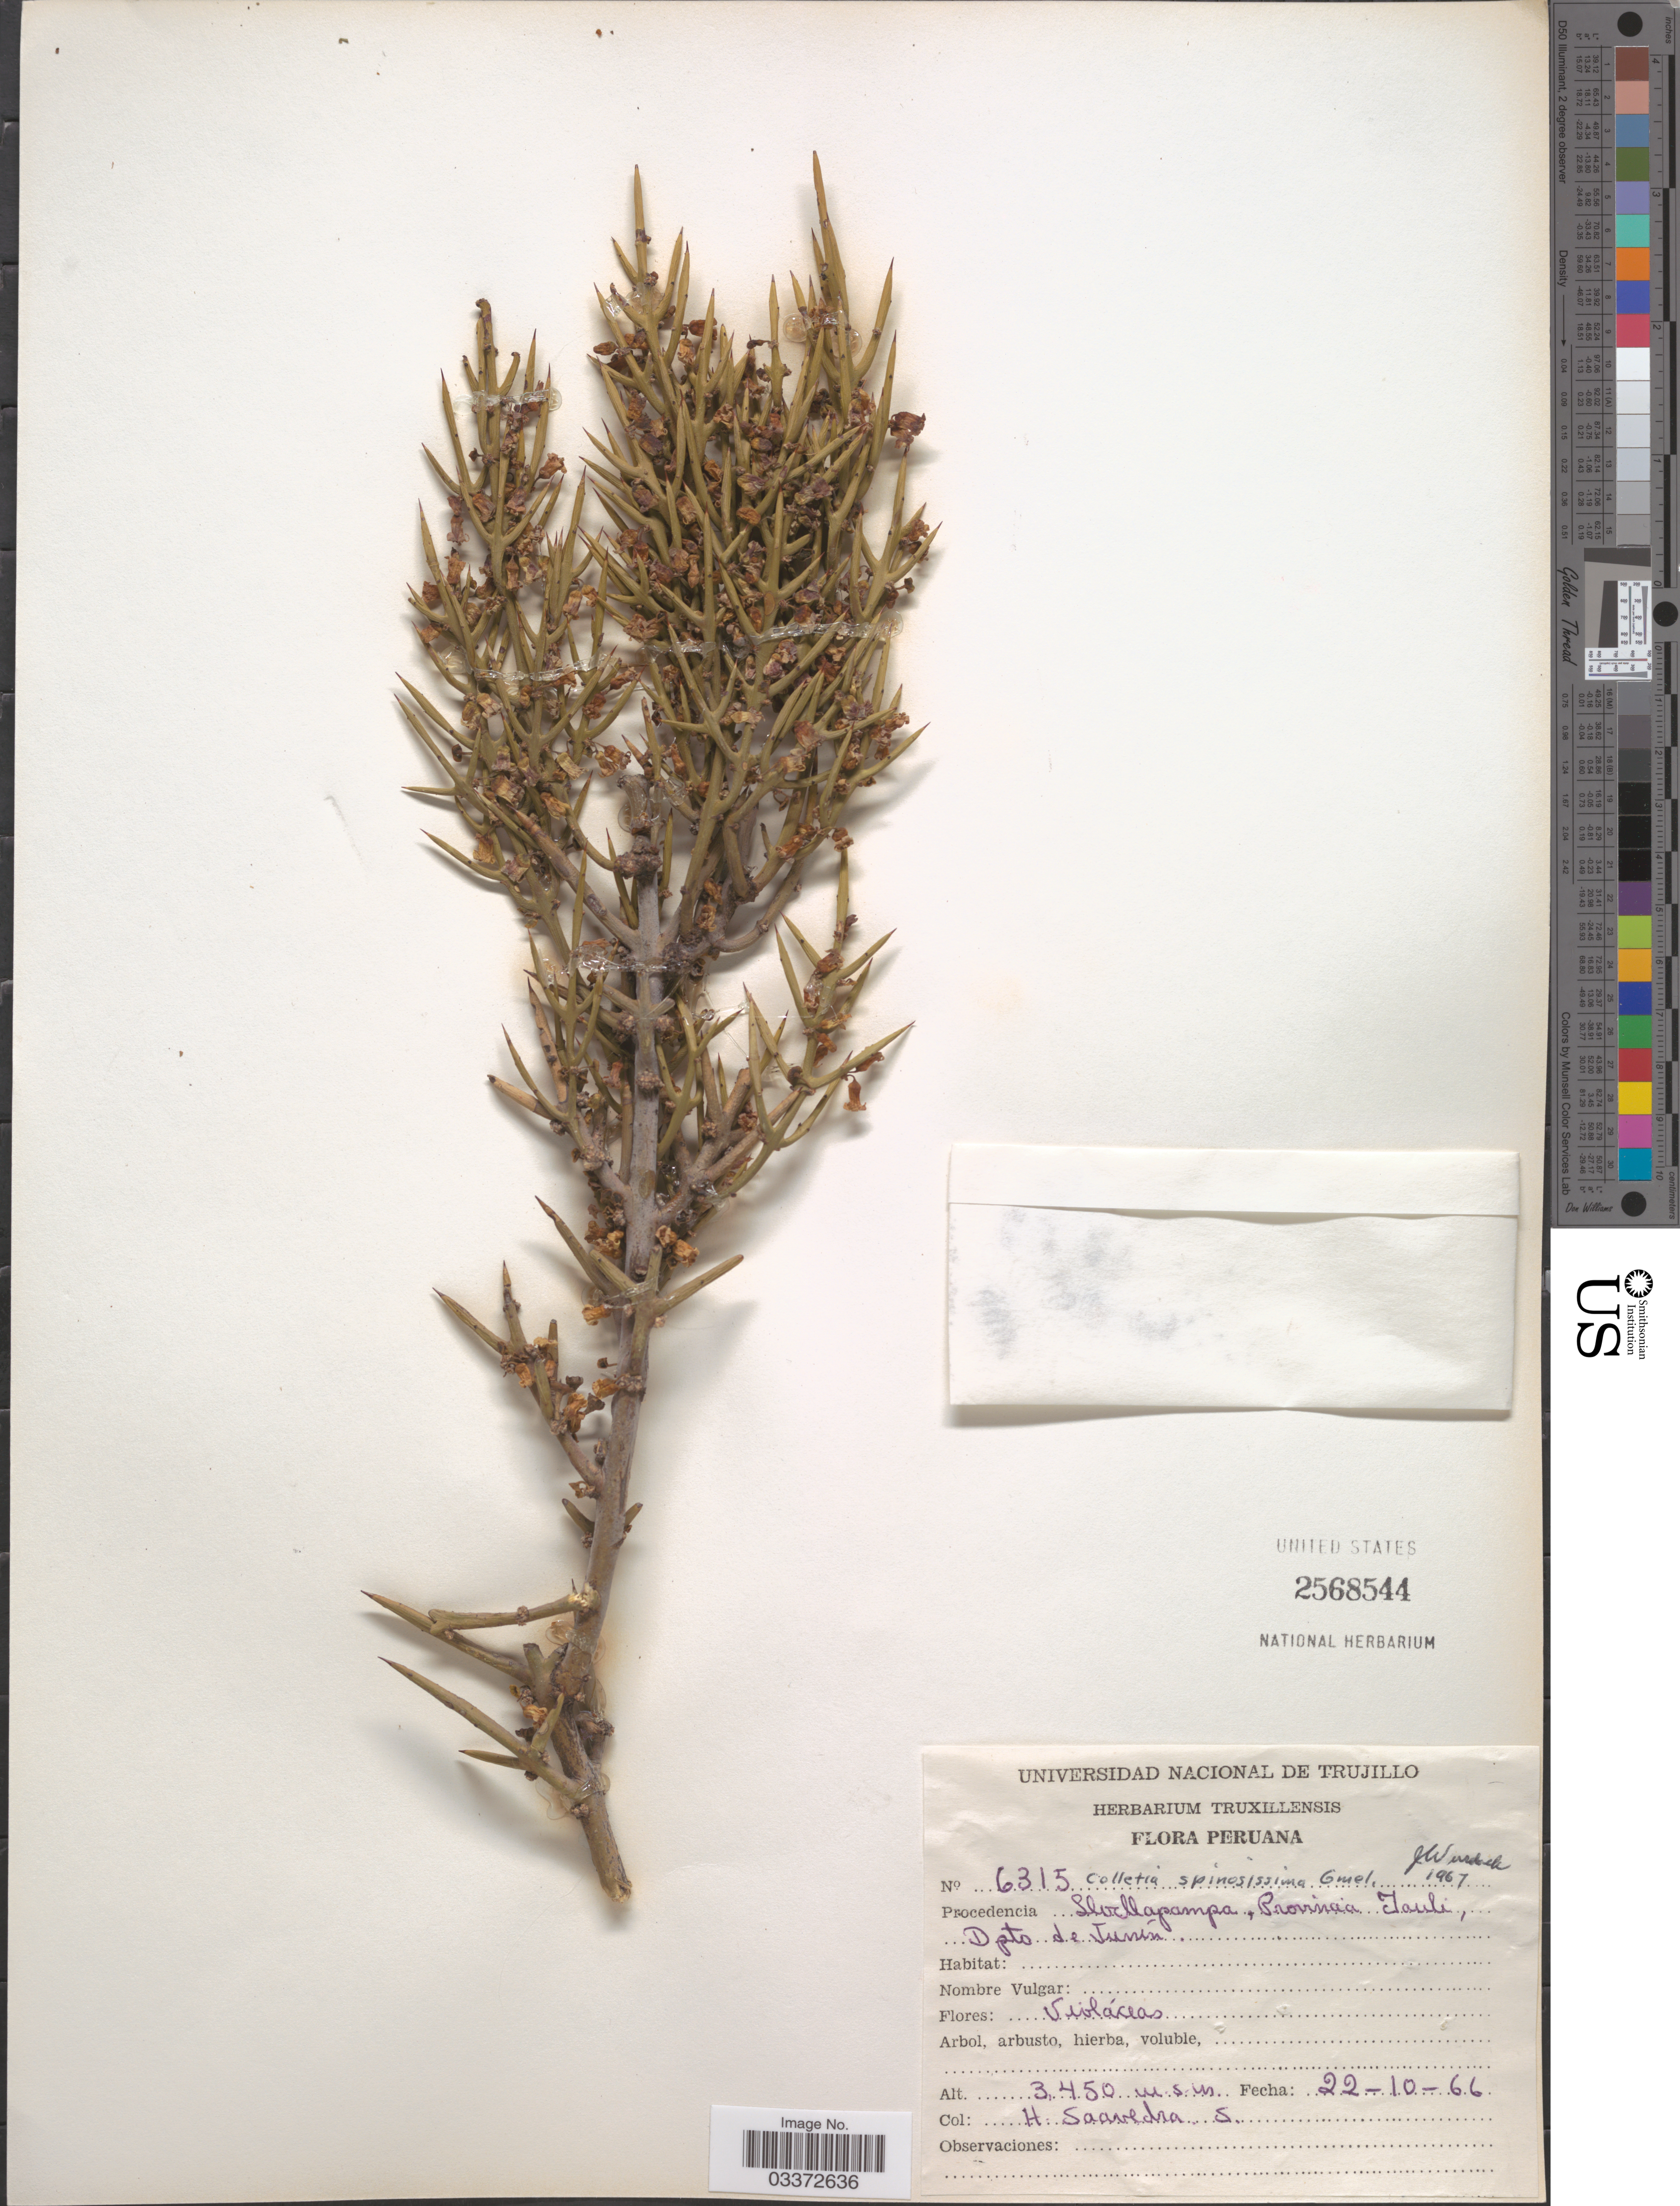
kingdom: Plantae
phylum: Tracheophyta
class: Magnoliopsida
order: Rosales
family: Rhamnaceae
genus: Colletia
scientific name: Colletia spinosissima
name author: J.F. Gmel.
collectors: H. Saavedra S.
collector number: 6315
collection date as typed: Transcribed d/m/y: 22/10/66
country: Peru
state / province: Junín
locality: Procedencia Llocllapampa, Provincia Tauli, Dpto. de Junín.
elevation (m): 3450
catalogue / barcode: US 2568544